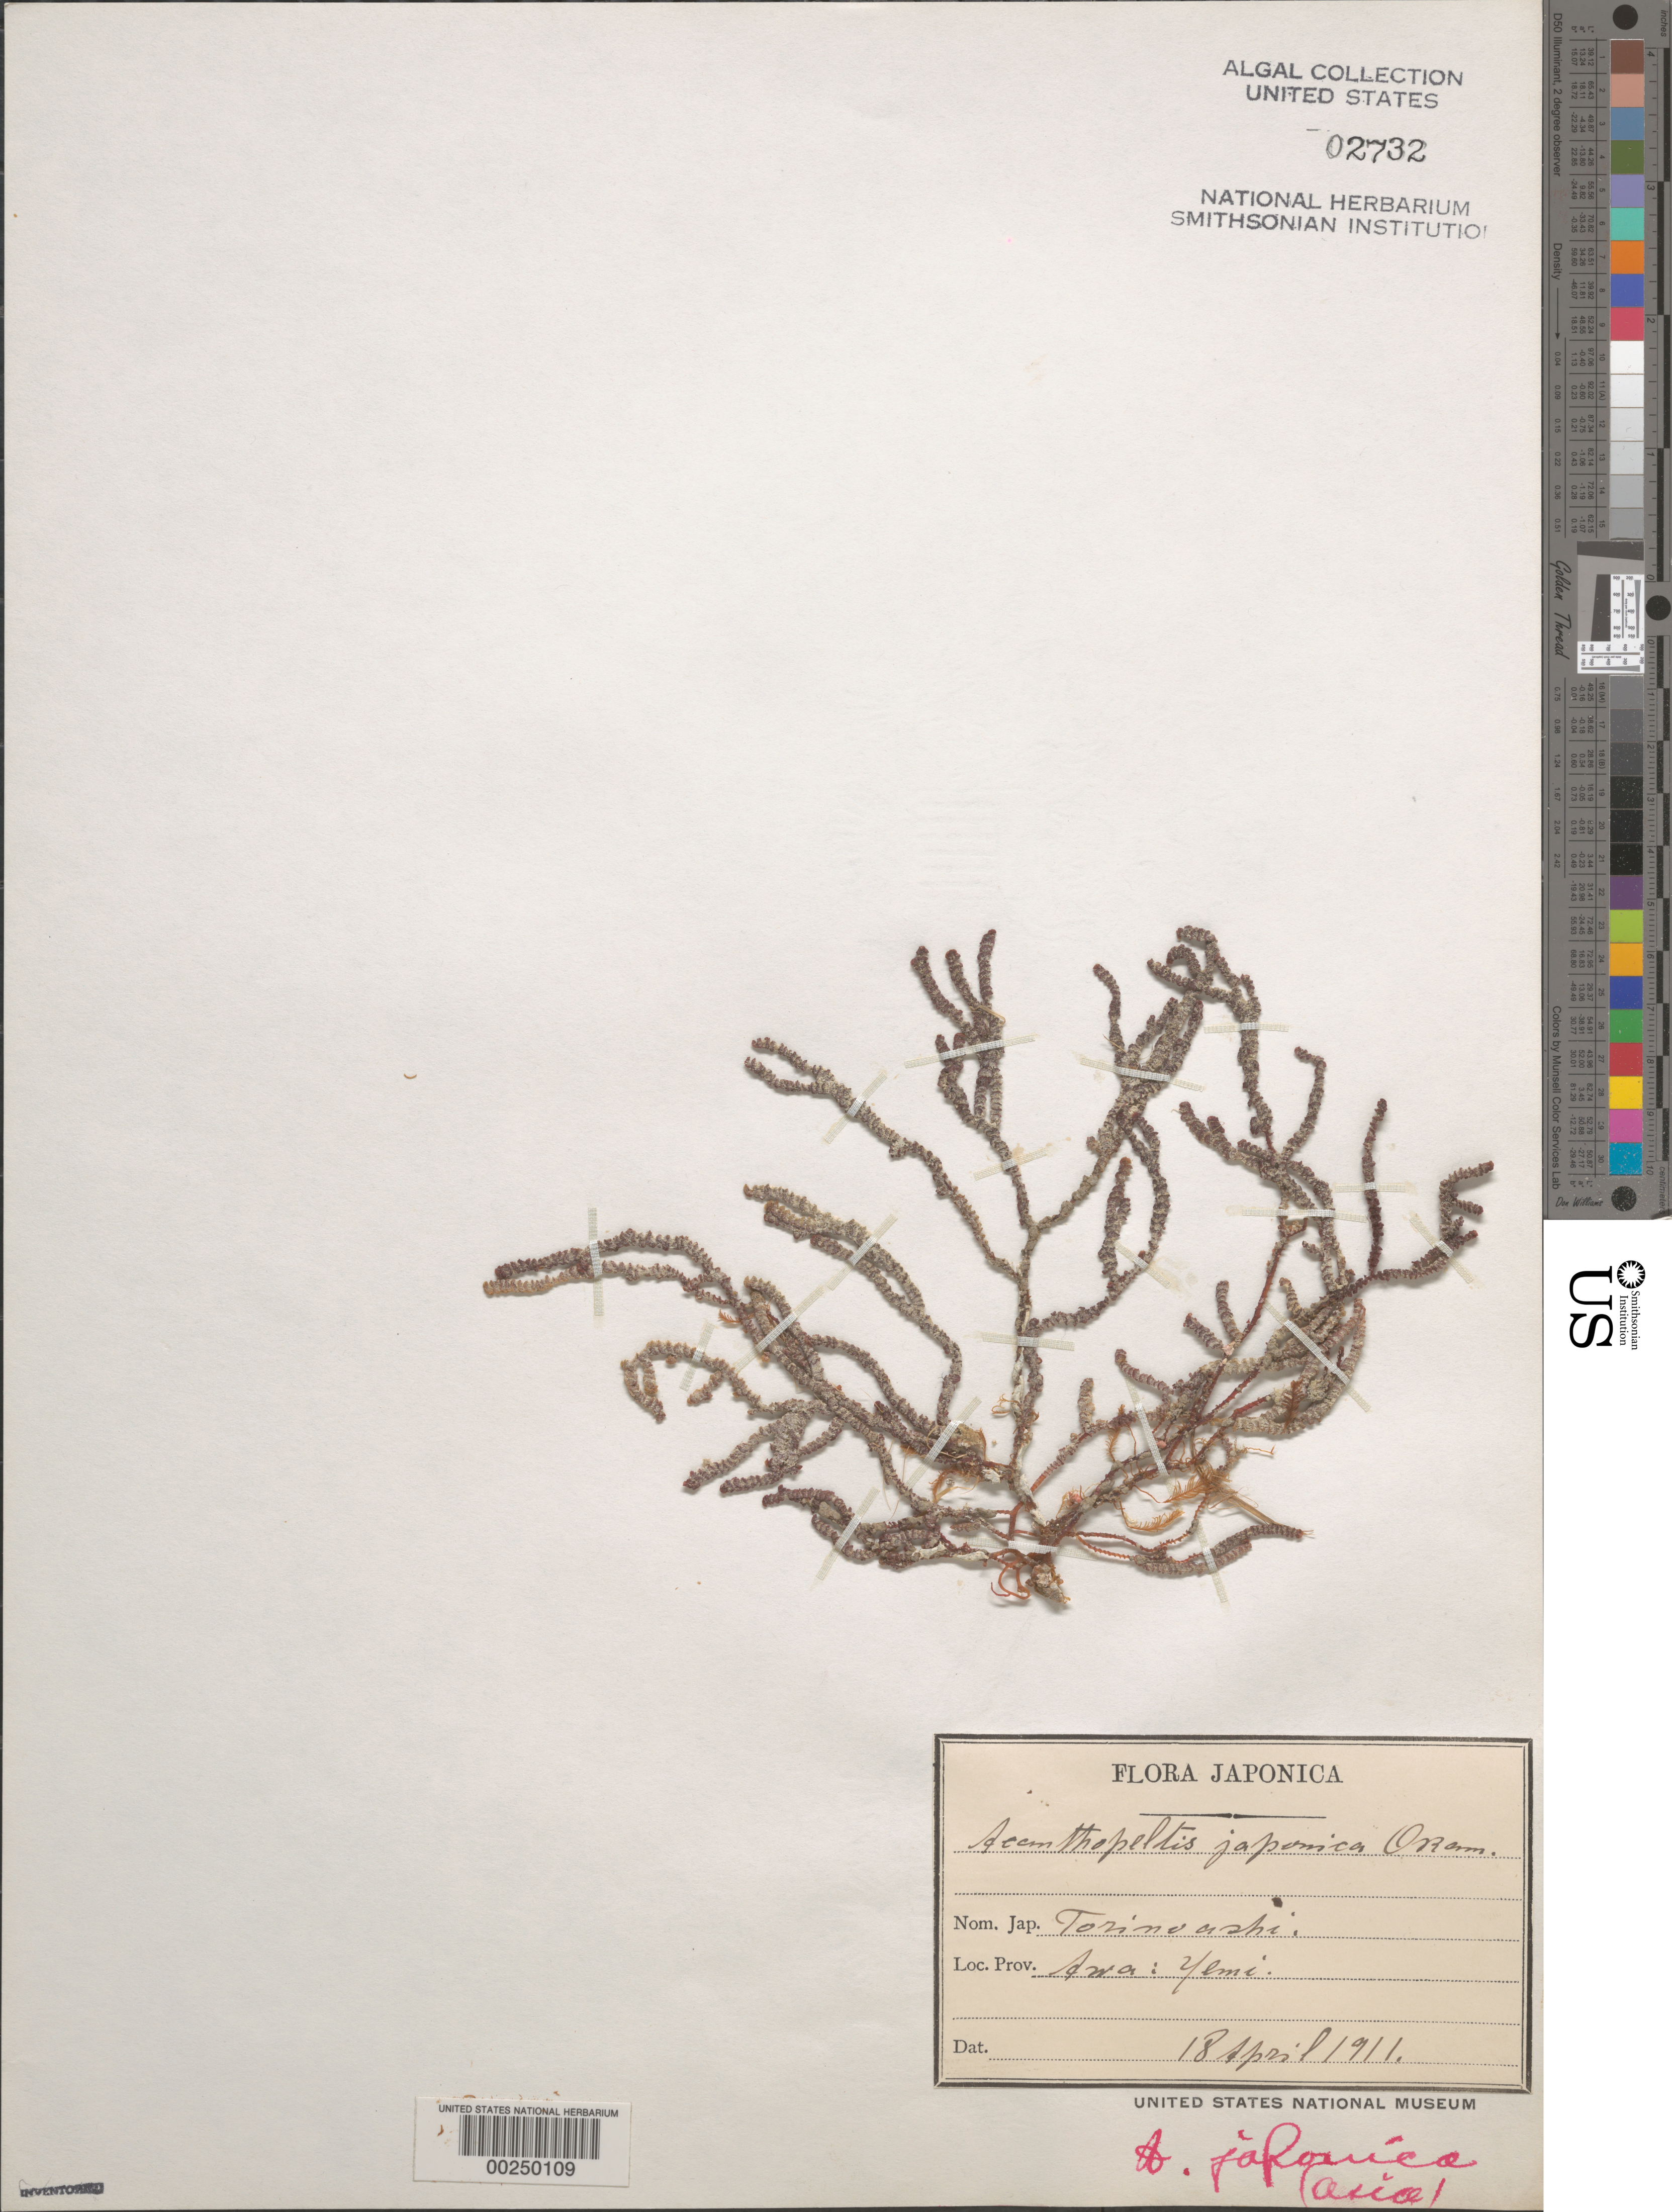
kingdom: Plantae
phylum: Rhodophyta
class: Florideophyceae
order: Gelidiales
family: Gelidiaceae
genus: Gelidium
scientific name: Gelidium yoshidae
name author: G.H. Boo & R. Terada in G.H. Boo et al.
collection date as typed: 18 Apr 1911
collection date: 1911-04-18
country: Japan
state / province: Tiba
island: Honshu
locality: Emi (Yemi)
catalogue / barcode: US 2732